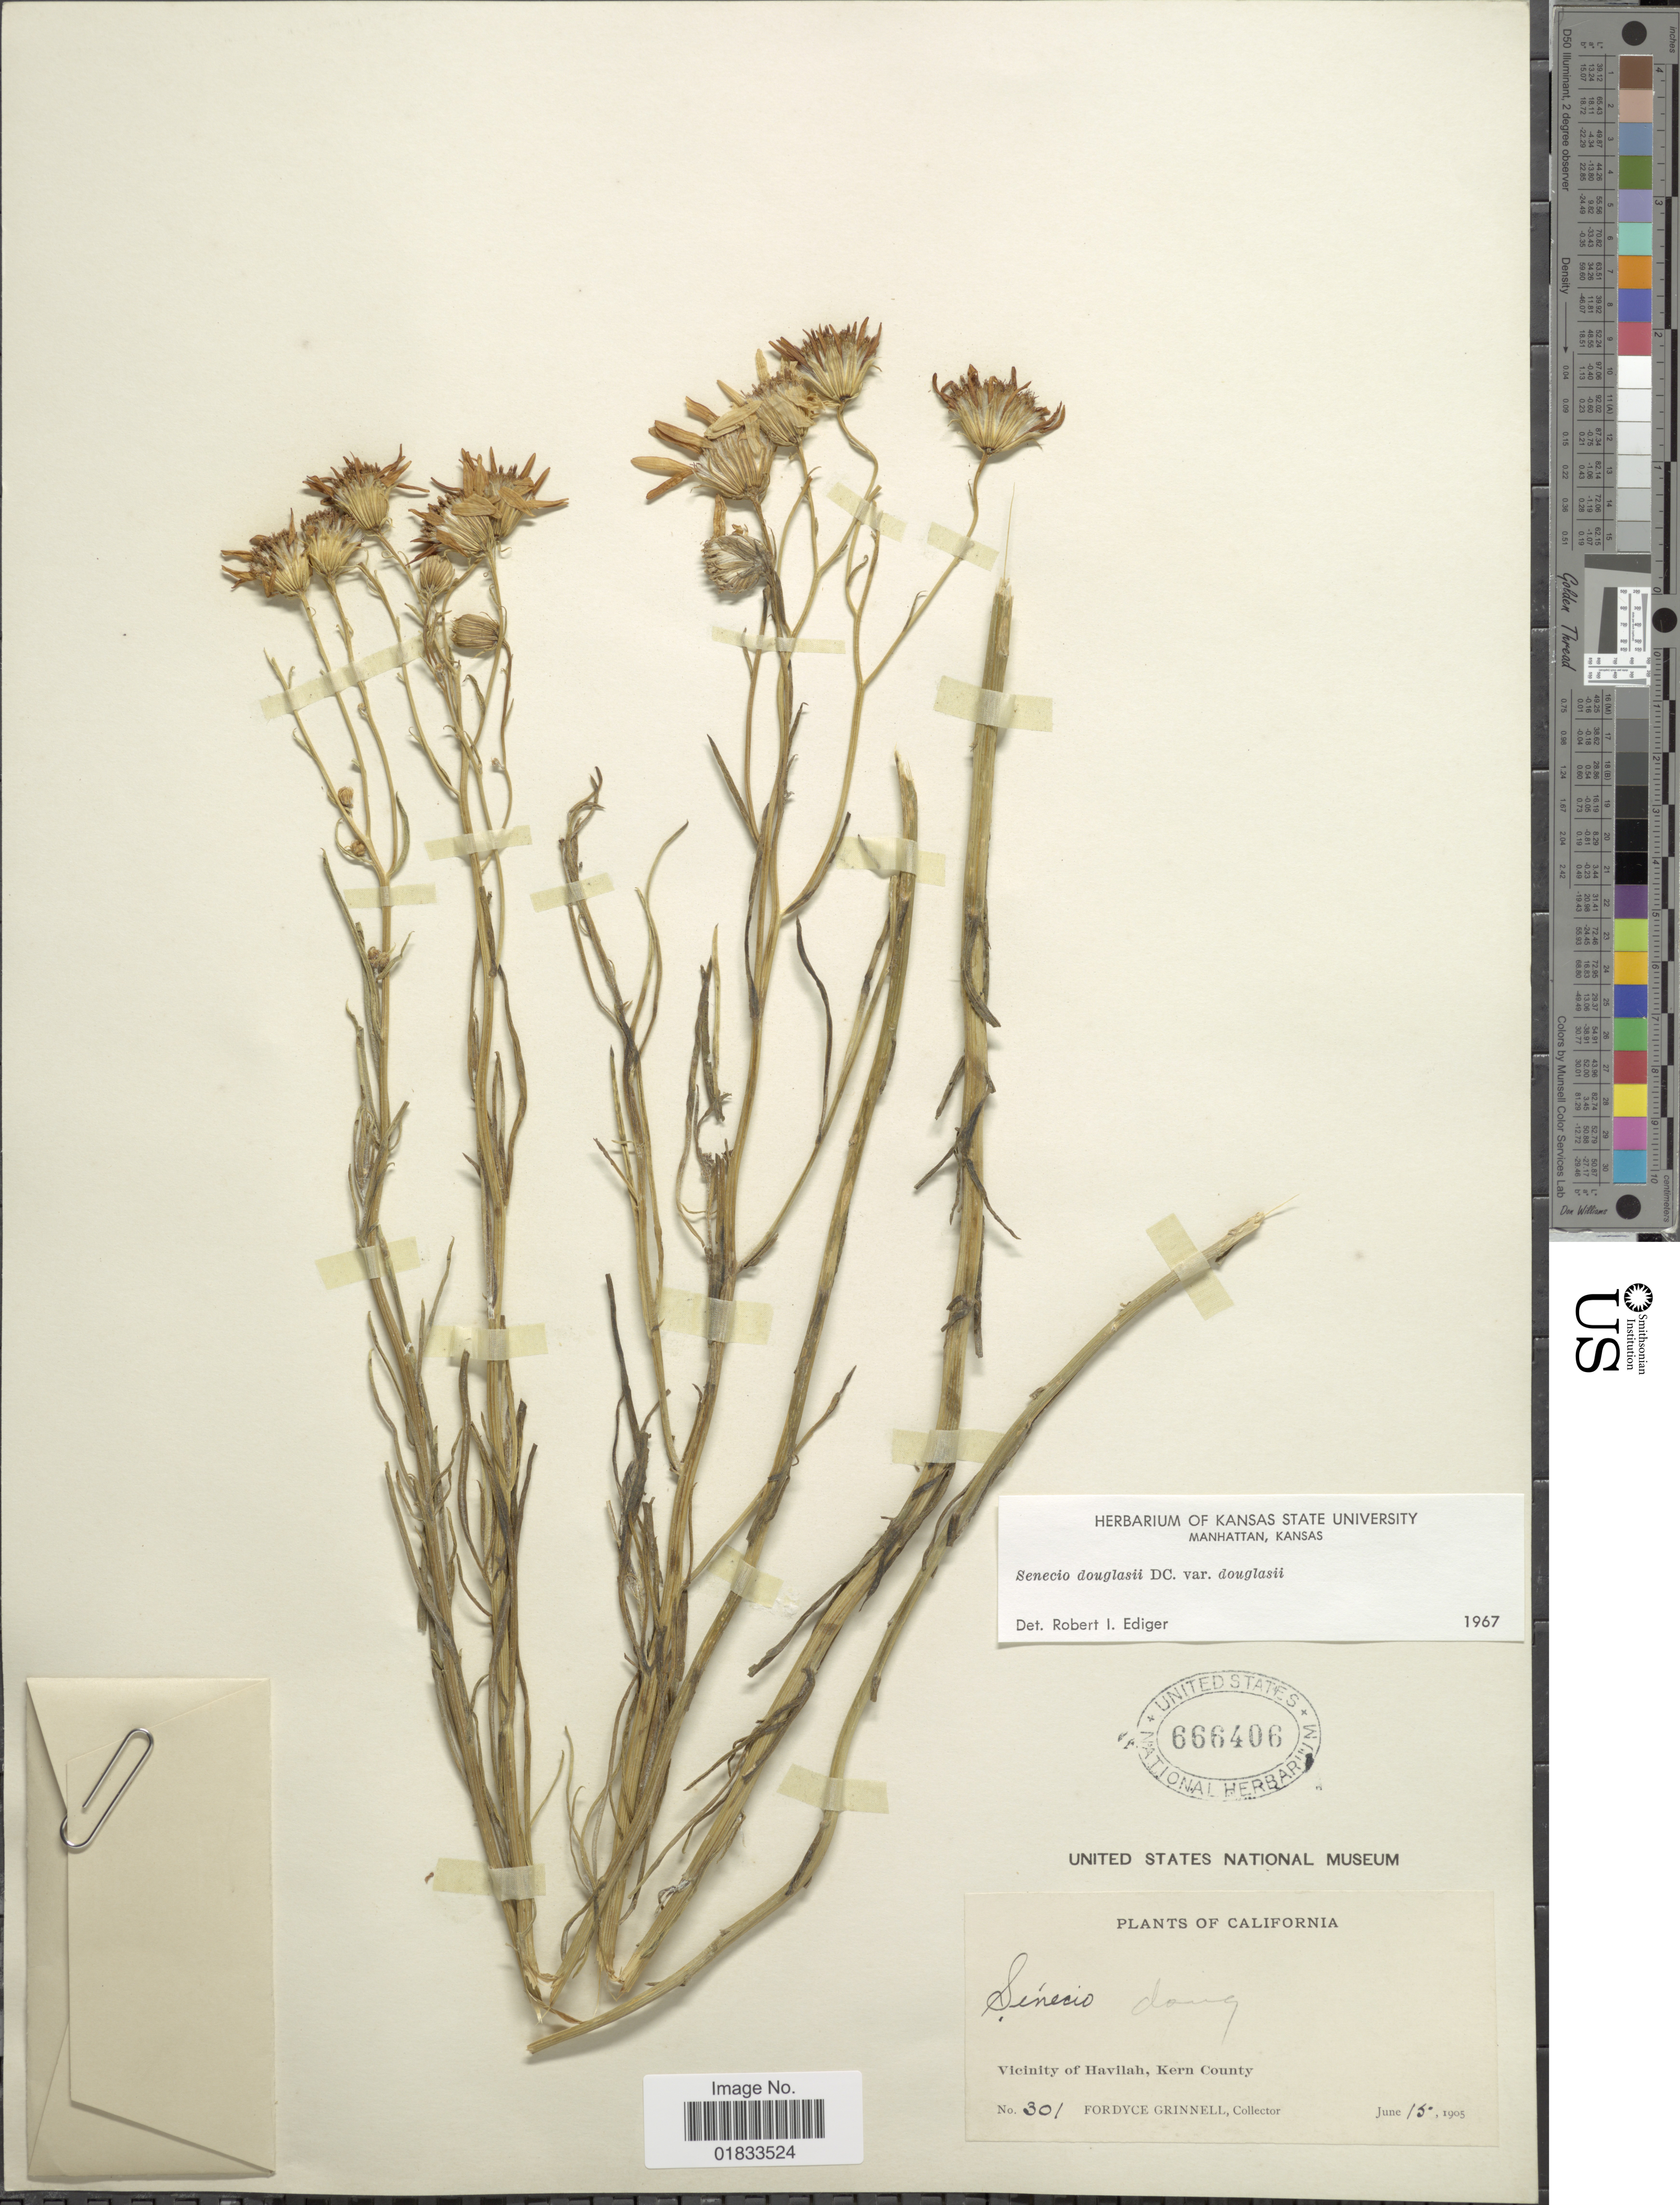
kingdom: Plantae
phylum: Tracheophyta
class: Magnoliopsida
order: Asterales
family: Asteraceae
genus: Senecio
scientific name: Senecio flaccidus var. douglasii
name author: (DC.) B.L. Turner & T.M. Barkley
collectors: F. Grinnell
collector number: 301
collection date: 1905-06-15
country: United States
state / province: California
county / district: Kern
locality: Vicinity of Havilah, Kern County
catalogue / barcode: US 666406